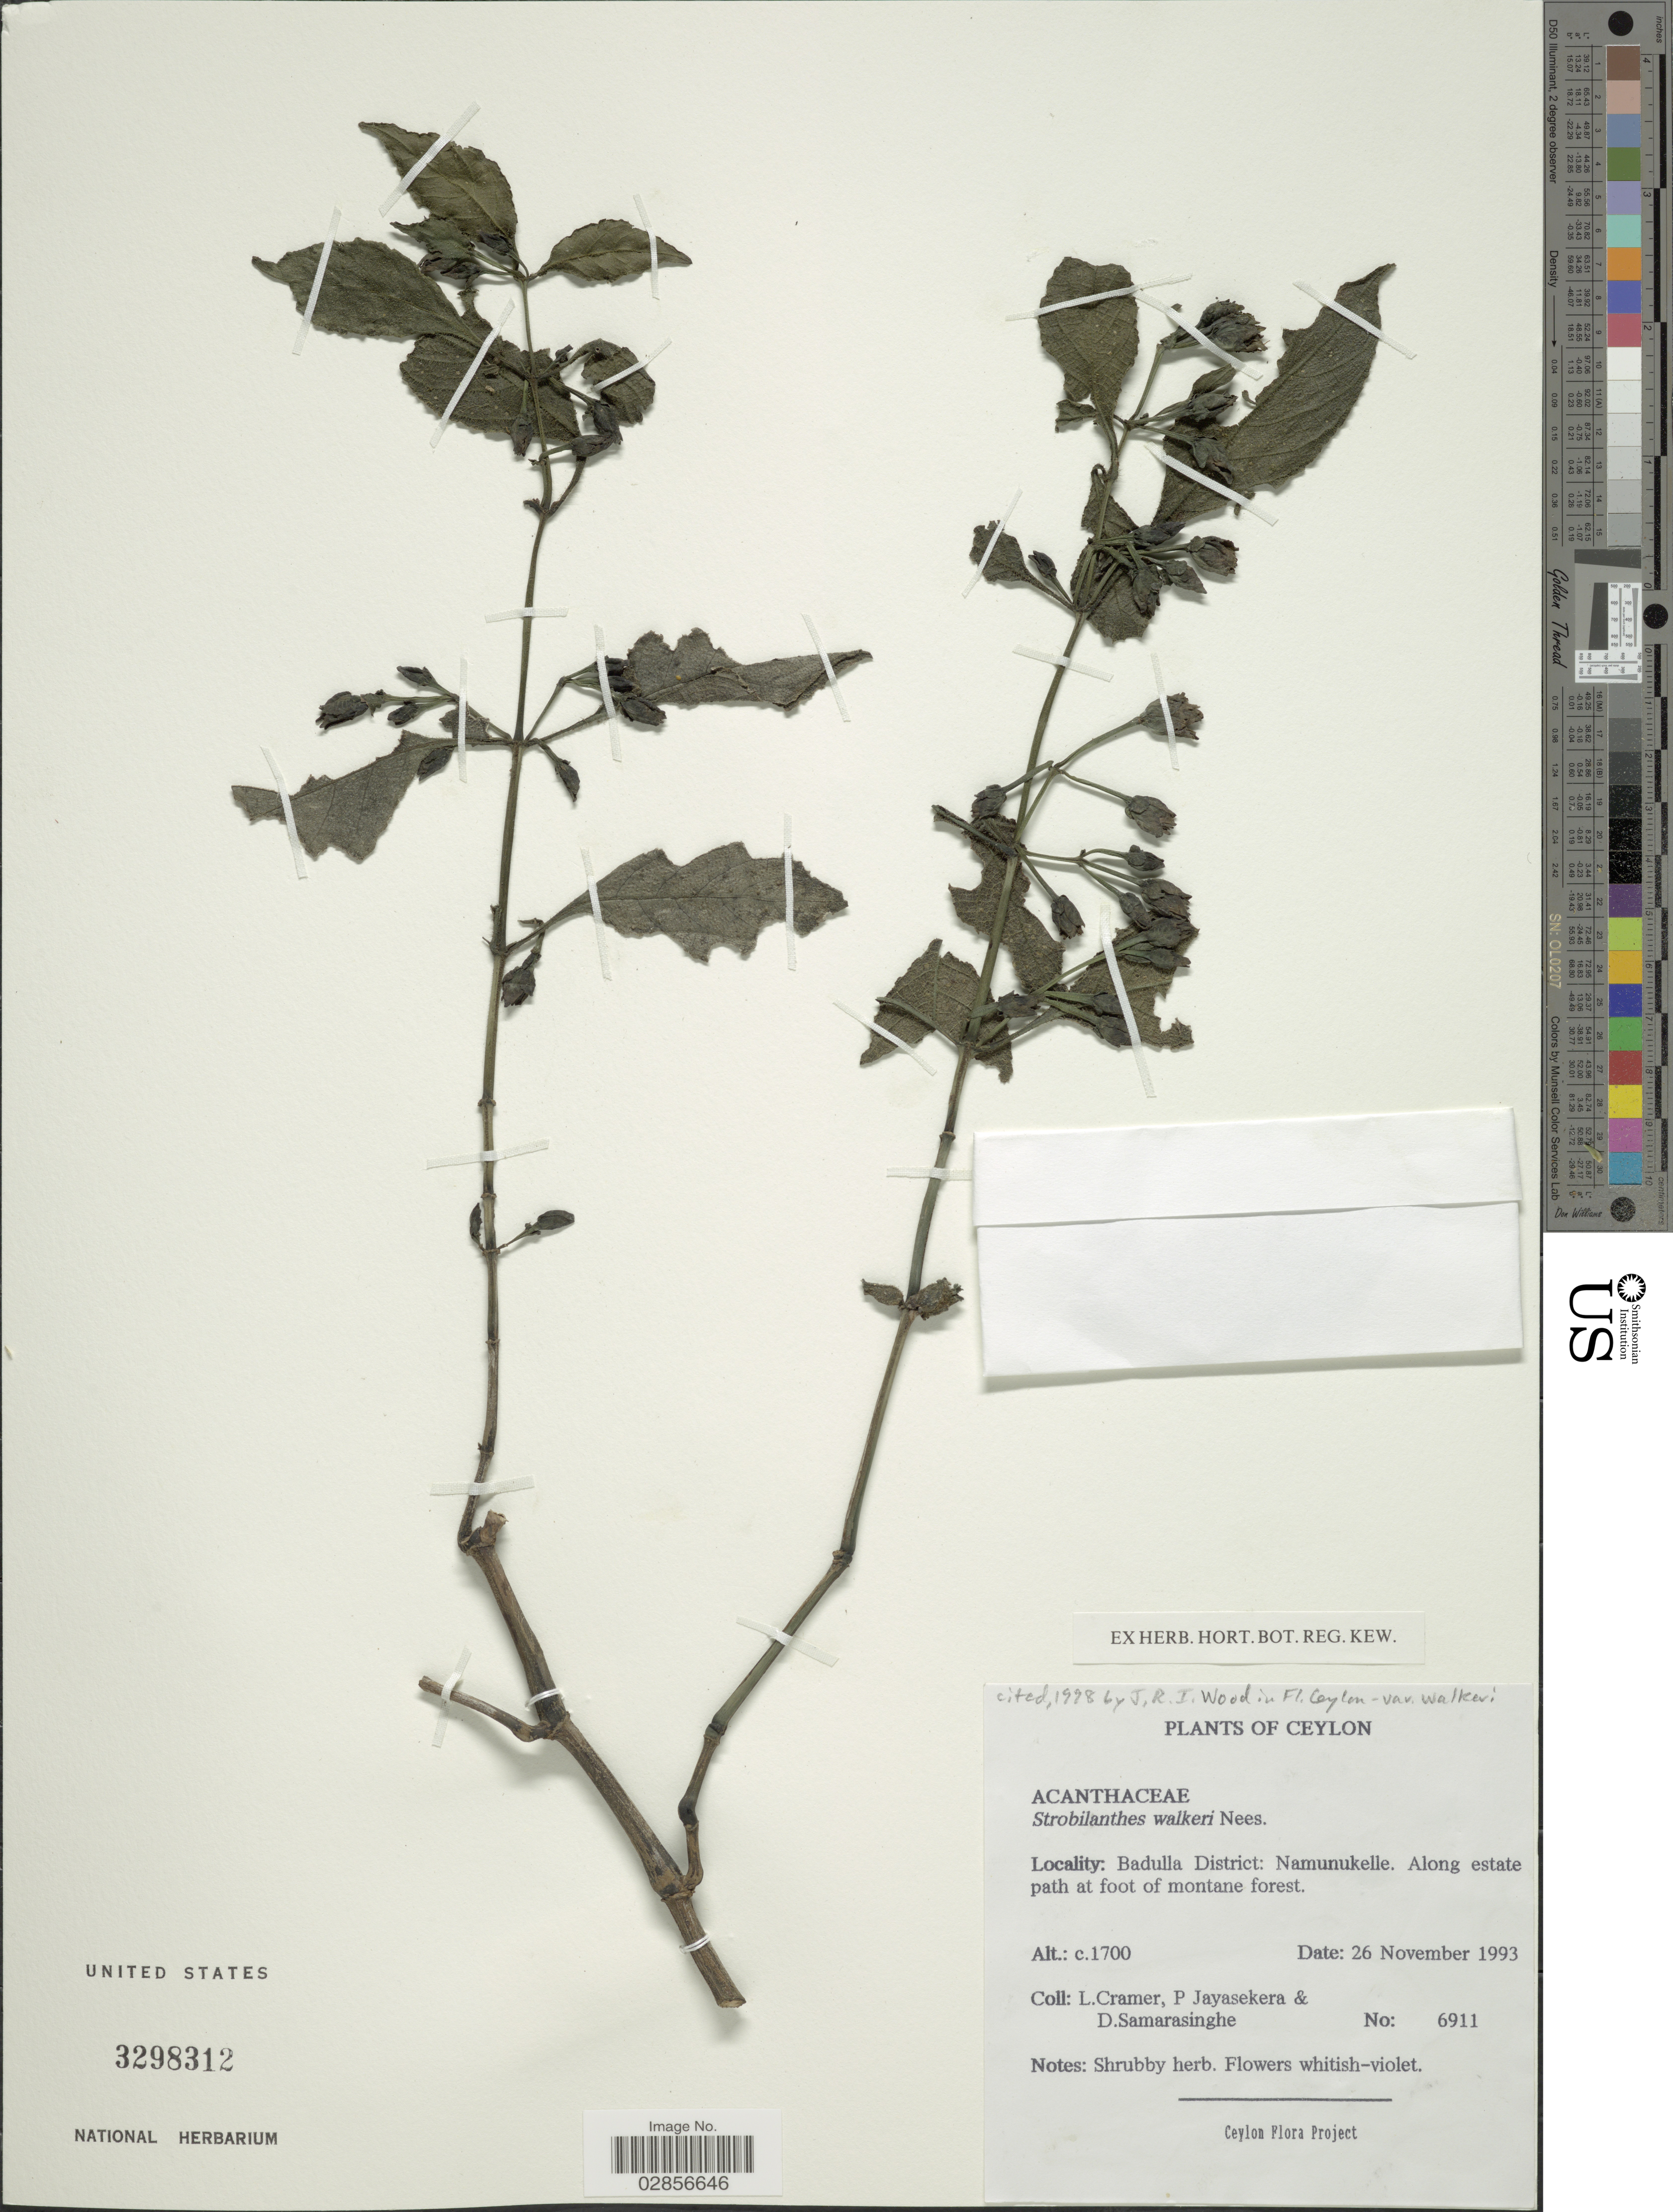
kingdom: Plantae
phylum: Tracheophyta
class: Magnoliopsida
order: Lamiales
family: Acanthaceae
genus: Strobilanthes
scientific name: Strobilanthes walkeri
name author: Arn.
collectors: L. H. Cramer, P. Jayasekera & D. Samarsinghe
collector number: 6911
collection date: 1993-11-26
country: Sri Lanka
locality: Ceylon, Badulla District: Namunukelle. Along estate path of foot of montane forest.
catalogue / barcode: US 3298312